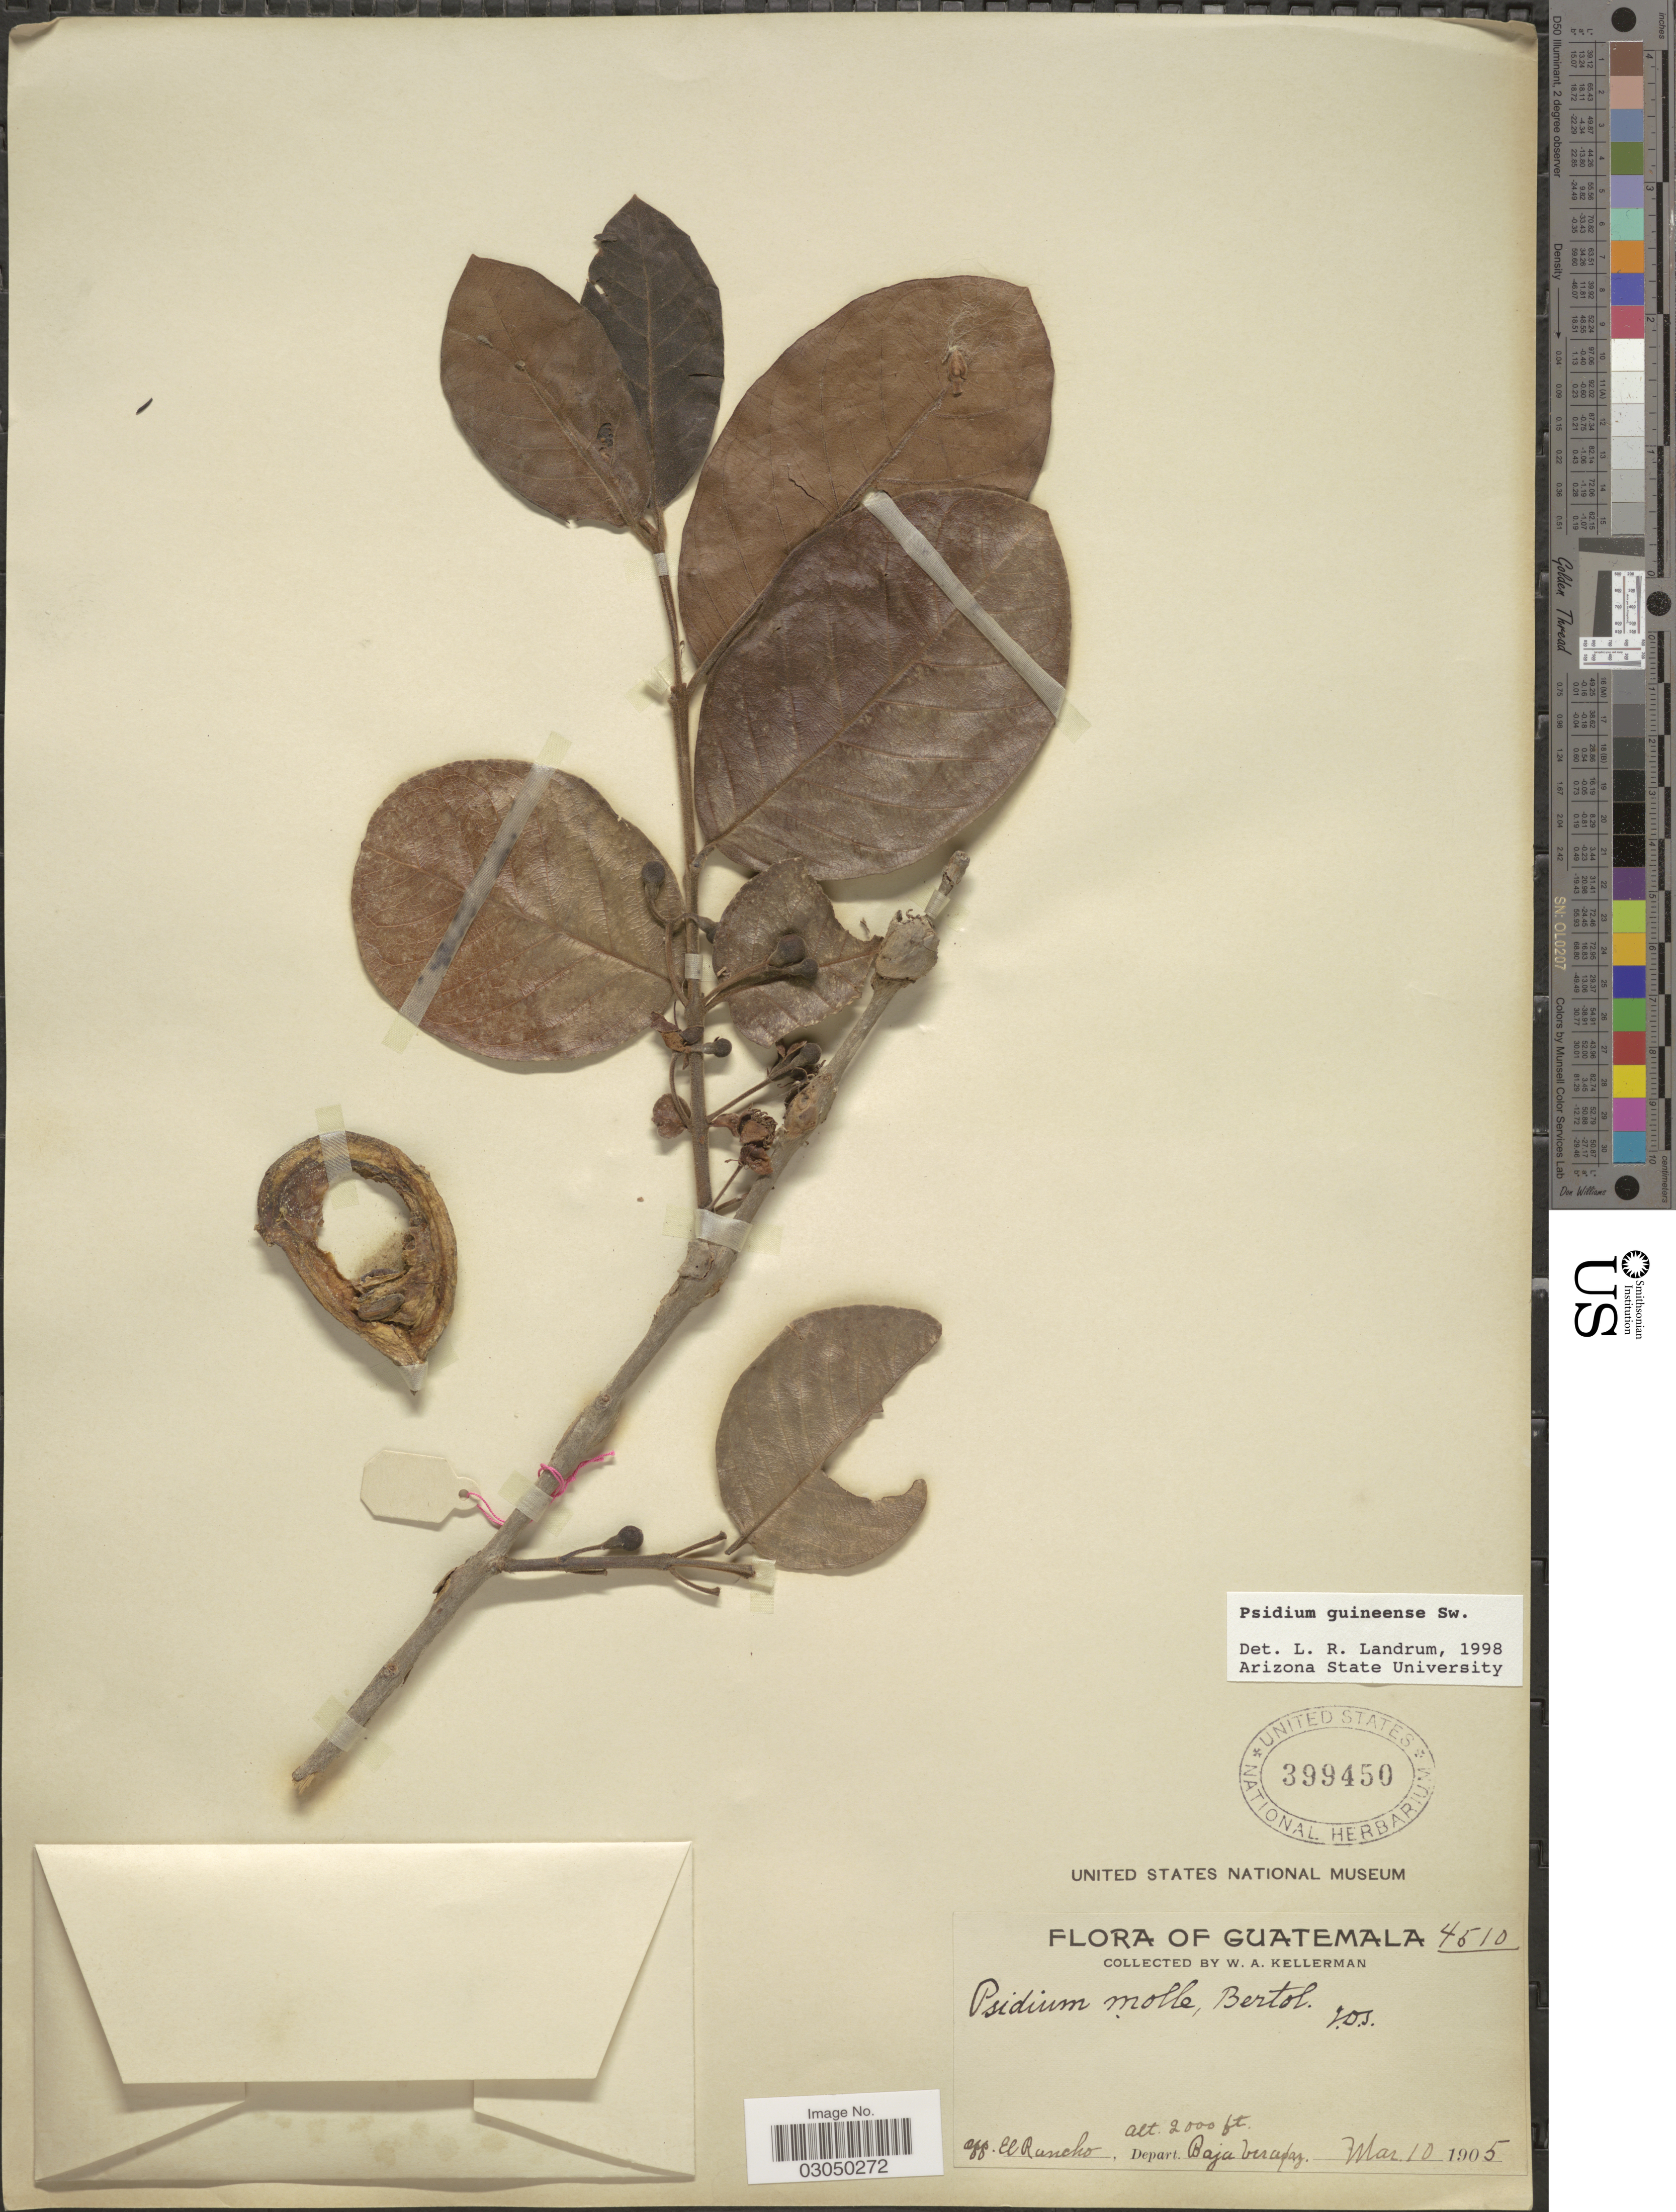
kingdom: Plantae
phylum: Tracheophyta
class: Magnoliopsida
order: Myrtales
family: Myrtaceae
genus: Psidium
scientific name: Psidium guineense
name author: Sw.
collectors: W. Kellerman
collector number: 4510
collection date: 1905-03-10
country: Guatemala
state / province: Baja Verapaz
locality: Aff. El Rancho, Depart. Baja Verapaz.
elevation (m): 610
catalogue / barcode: US 399450